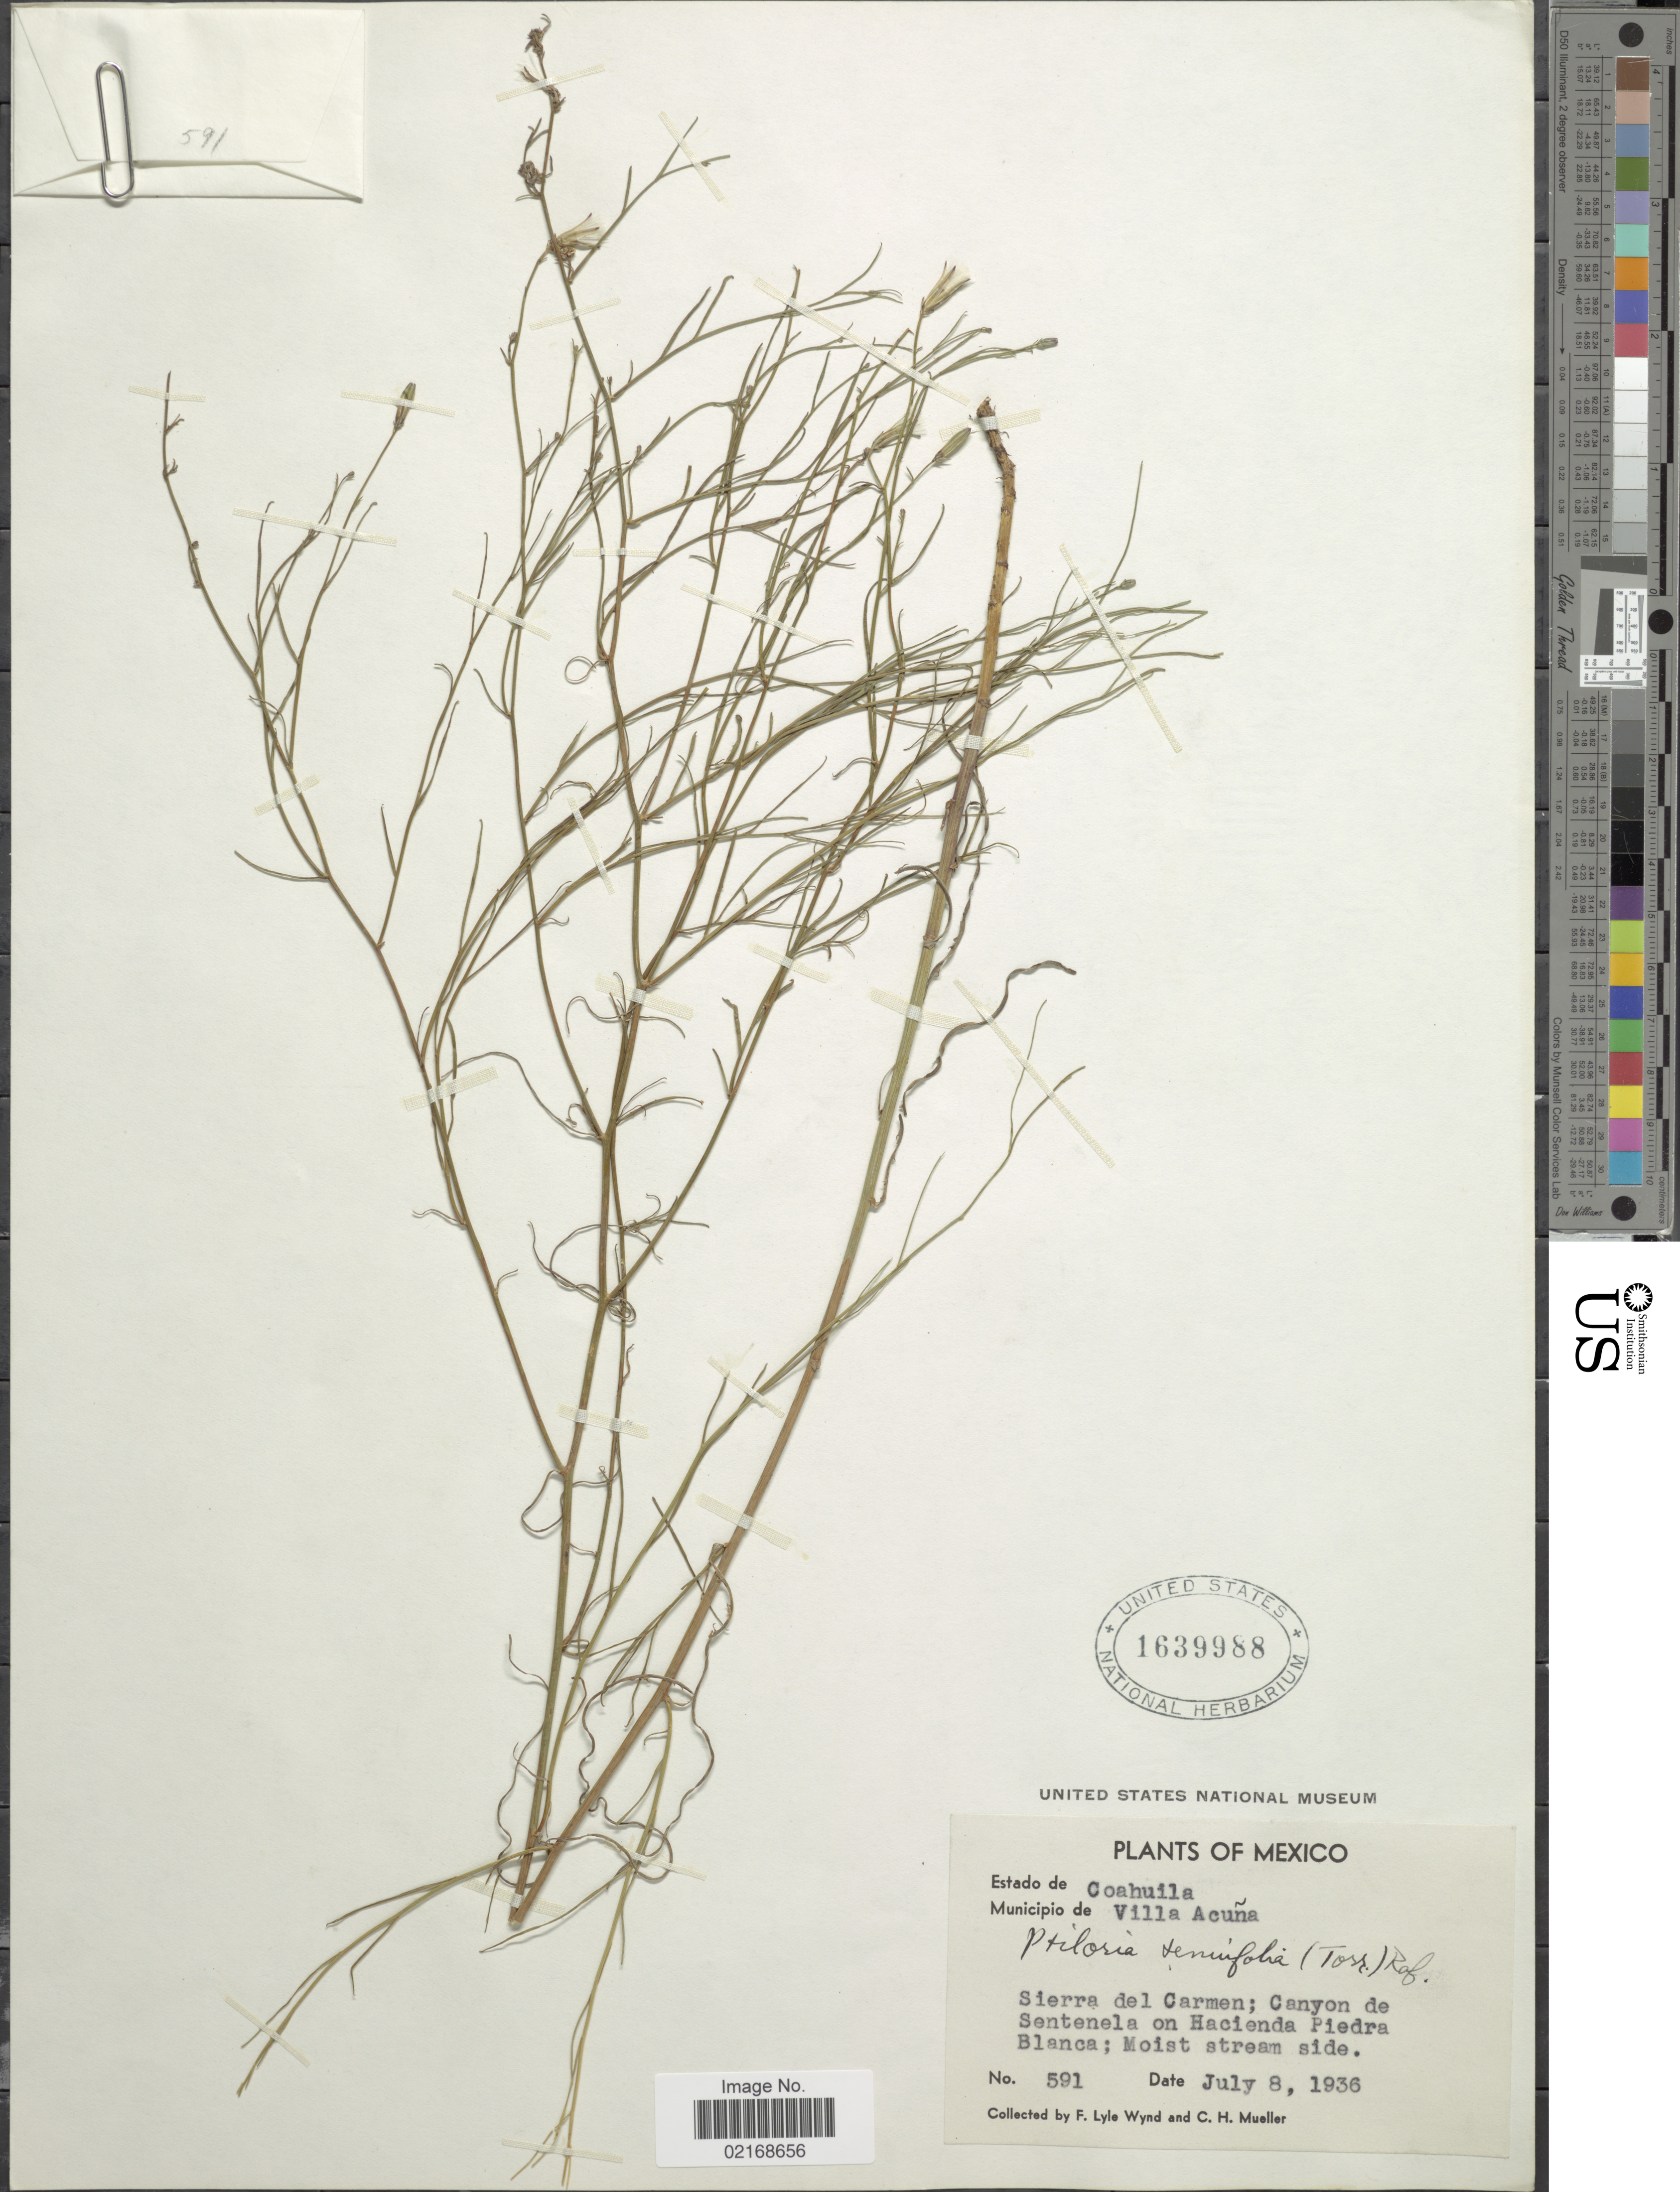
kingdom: Plantae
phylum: Tracheophyta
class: Magnoliopsida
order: Asterales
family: Asteraceae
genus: Stephanomeria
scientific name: Stephanomeria tenuifolia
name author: (Torr.) H.M. Hall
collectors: F. L. Wynd & C. H. Mueller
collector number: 591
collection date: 1936-07-08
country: Mexico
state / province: Coahuila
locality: Municipio de Villa Acuña, Sierra del Carmen: Canyon de Sentenela on Hacienda Piedra Blanca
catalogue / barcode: US 1639988